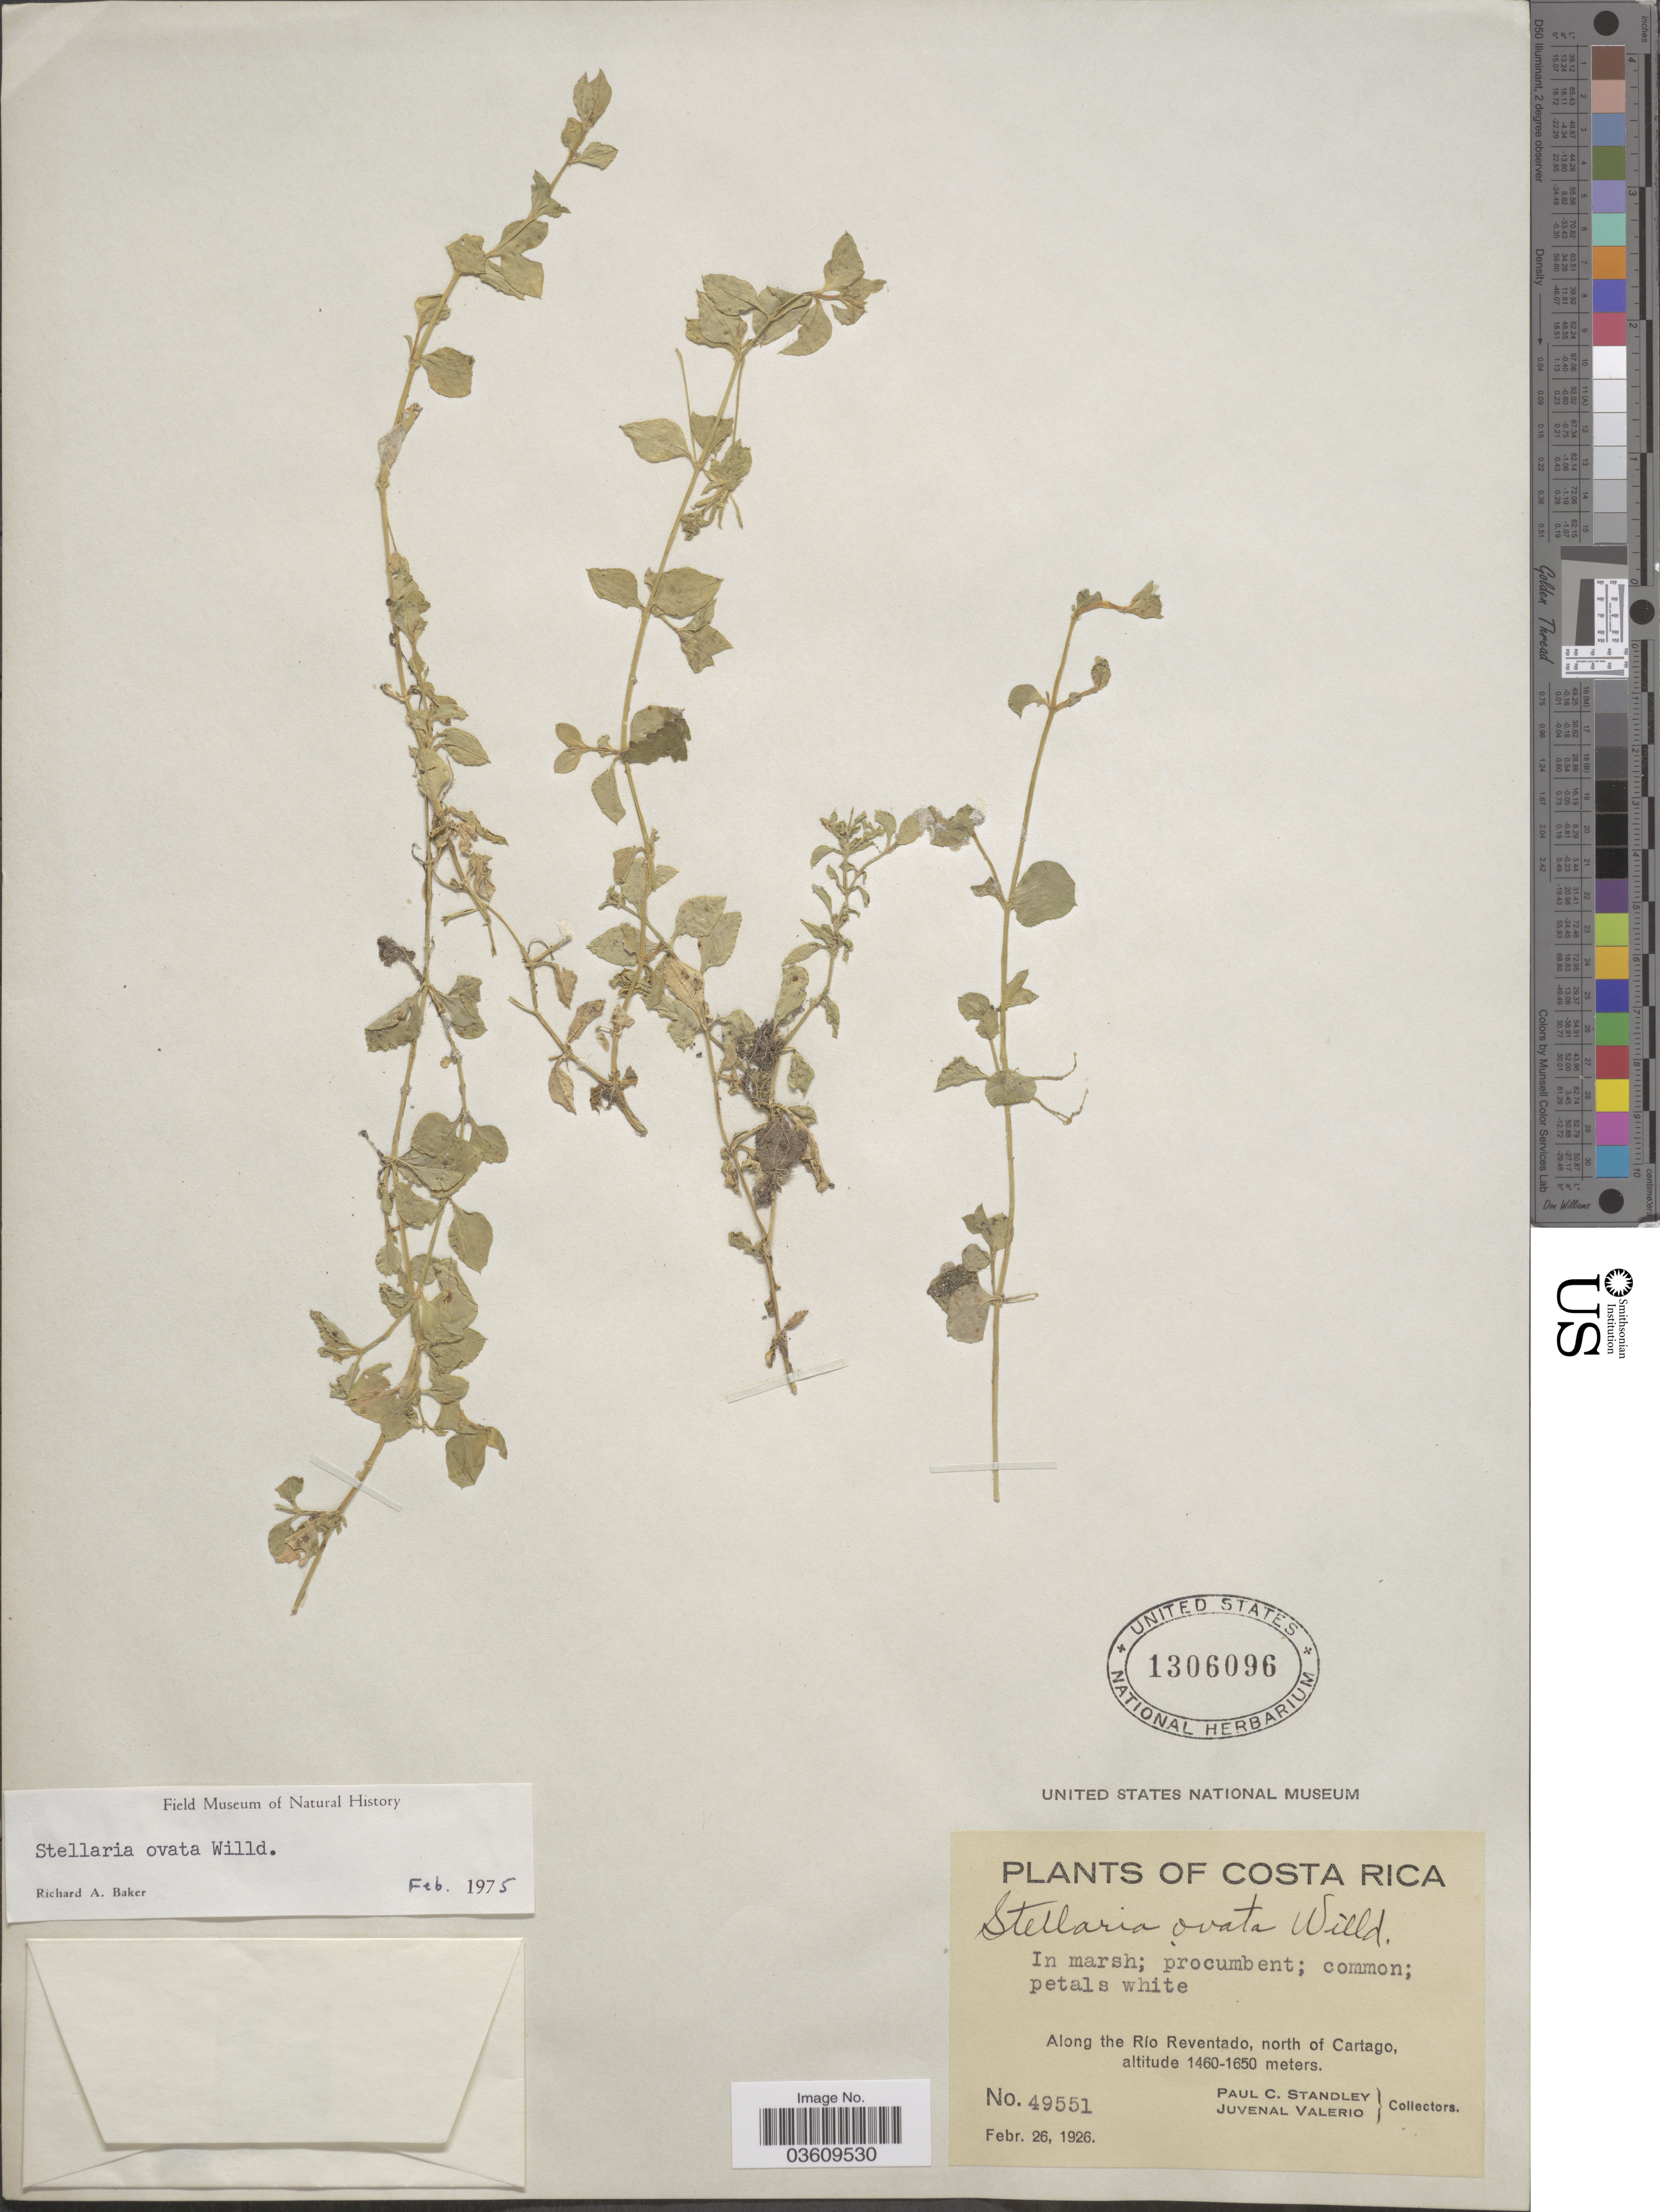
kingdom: Plantae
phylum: Tracheophyta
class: Magnoliopsida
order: Caryophyllales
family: Caryophyllaceae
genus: Stellaria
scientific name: Stellaria ovata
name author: Willd.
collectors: P. C. Standley & J. Valerio R.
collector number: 49551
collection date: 1926-02-26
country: Costa Rica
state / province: Cartago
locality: Along the Río Reventado.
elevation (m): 1460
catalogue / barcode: US 1306096